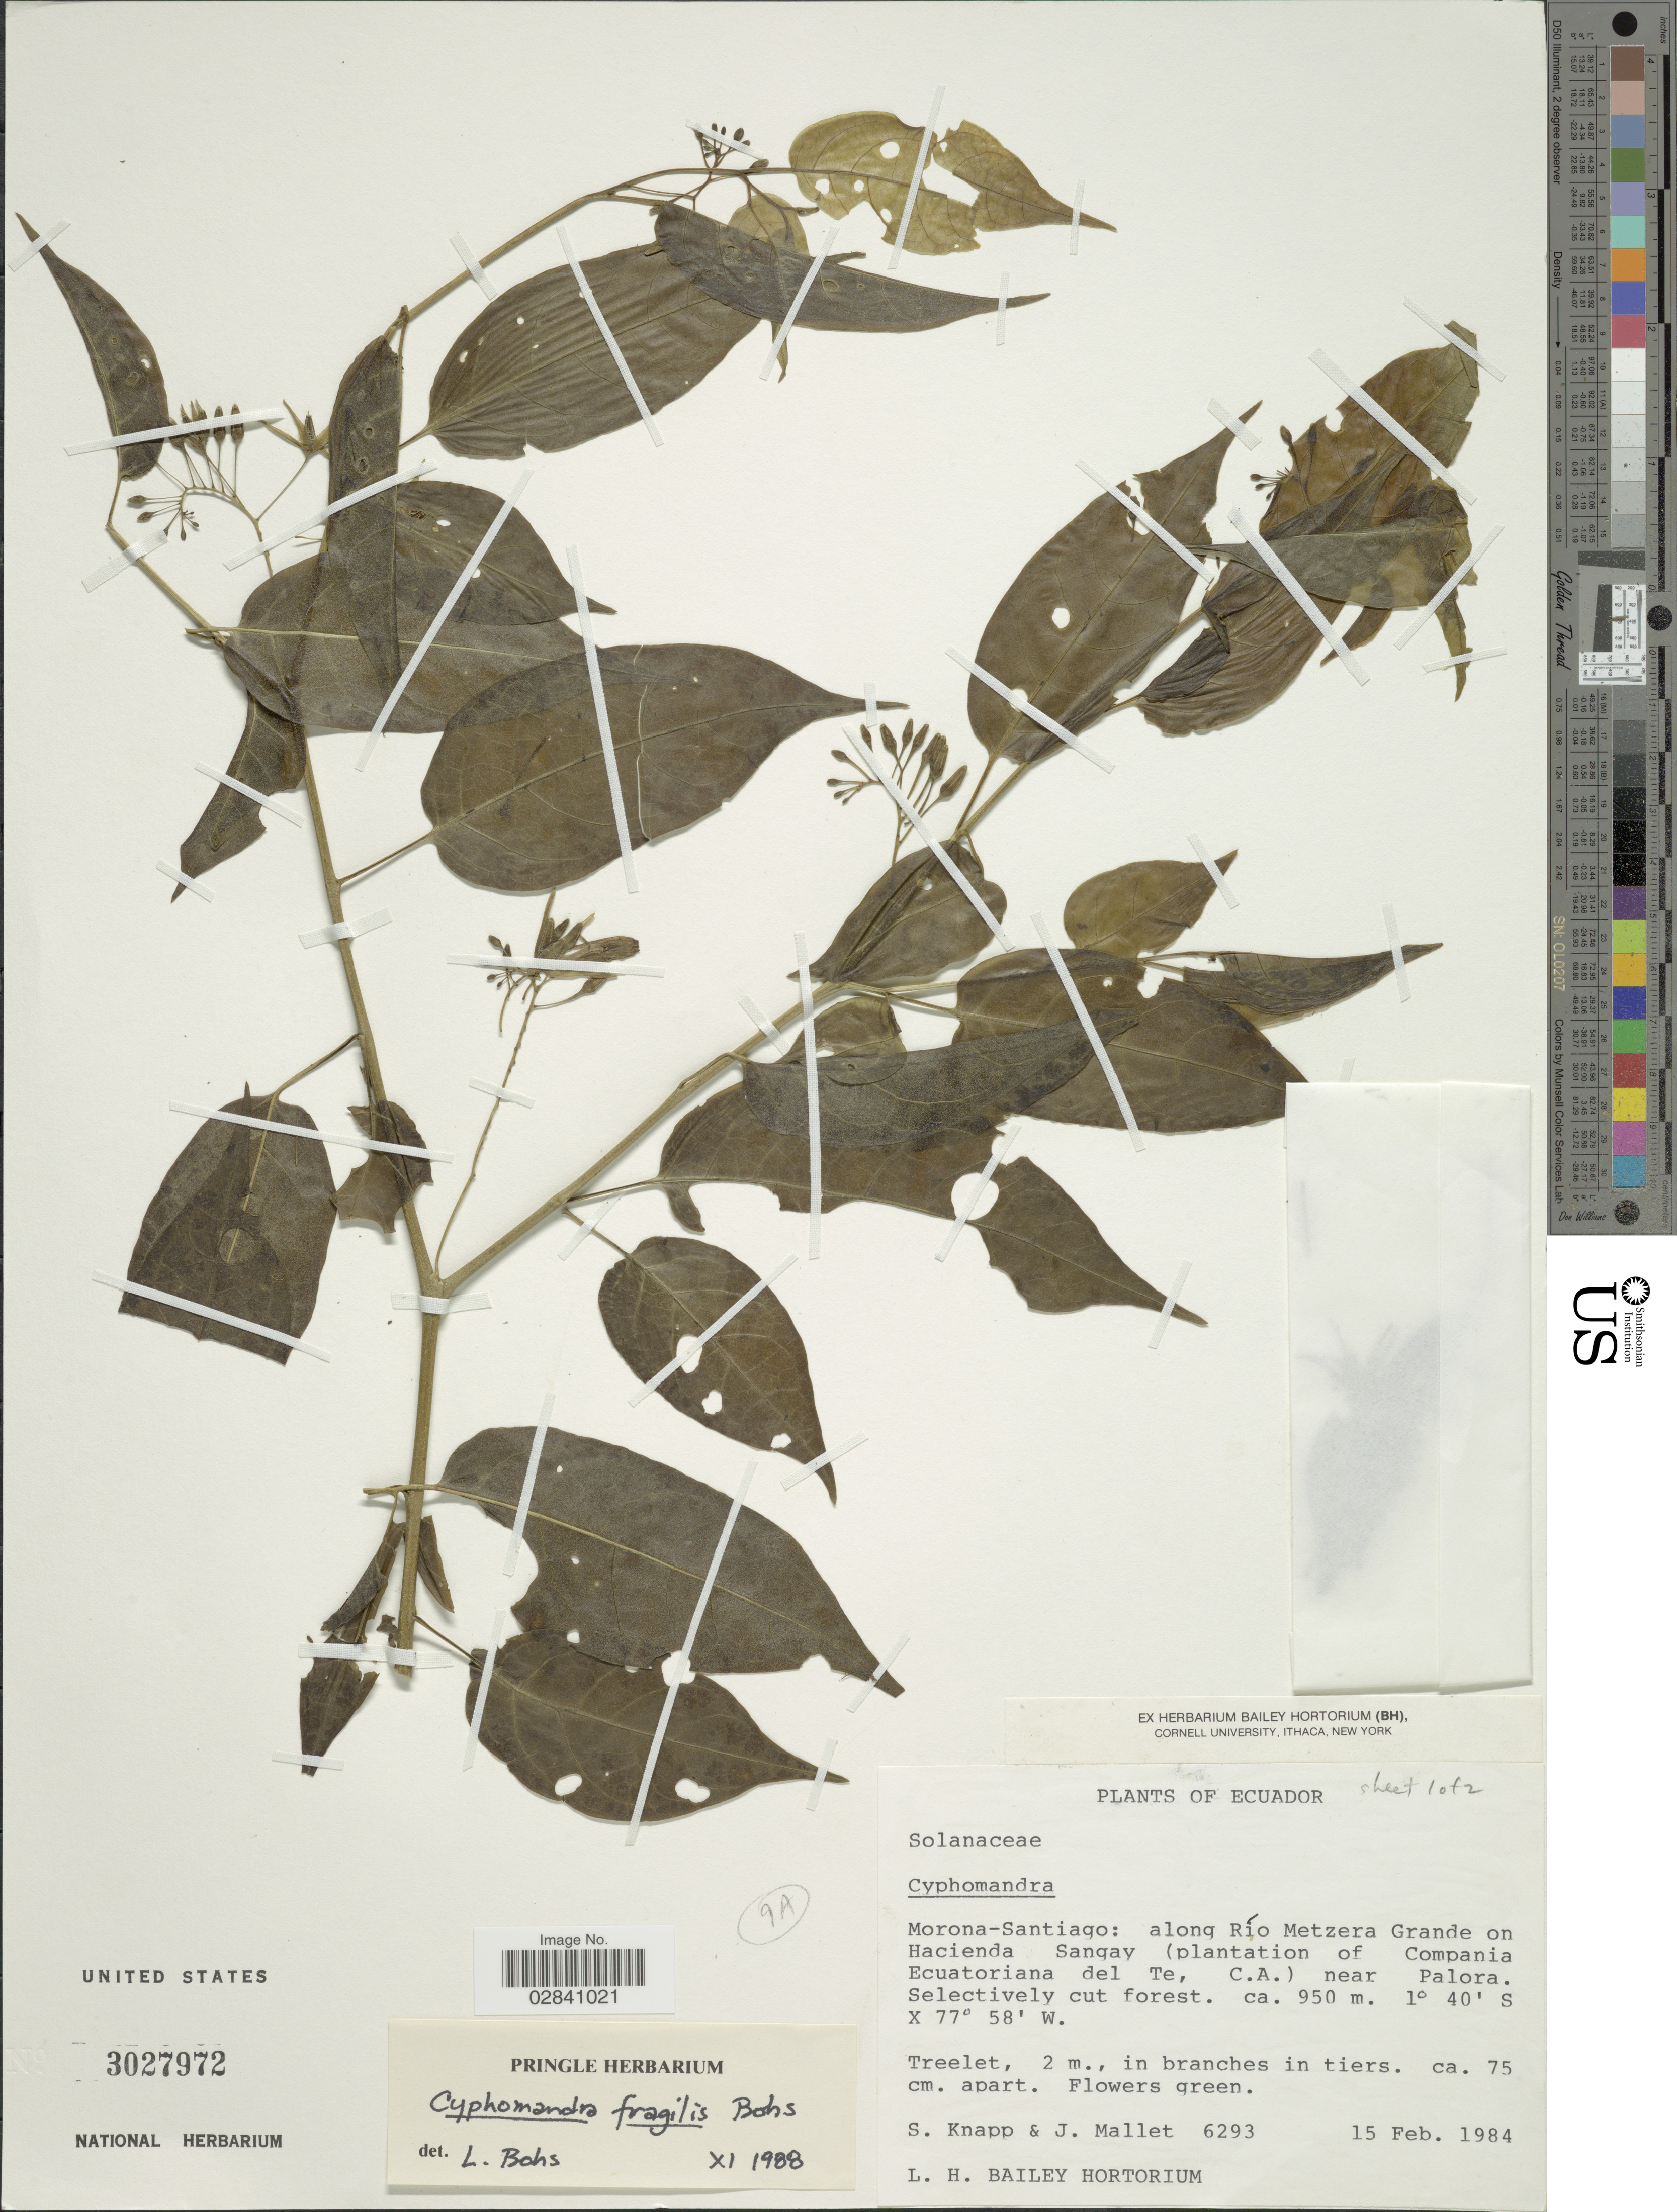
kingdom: Plantae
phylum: Tracheophyta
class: Magnoliopsida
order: Solanales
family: Solanaceae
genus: Cyphomandra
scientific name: Cyphomandra fragilis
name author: Bohs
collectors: S. Knapp & J. Mallet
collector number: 6293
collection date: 1984-02-15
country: Ecuador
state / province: Morona-Santiago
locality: Along Río Metzera Grande on Hacienda Sangay (plantation of Compania Ecuatoriana del Te, C.A.) near Palora.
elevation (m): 950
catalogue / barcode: US 3027972